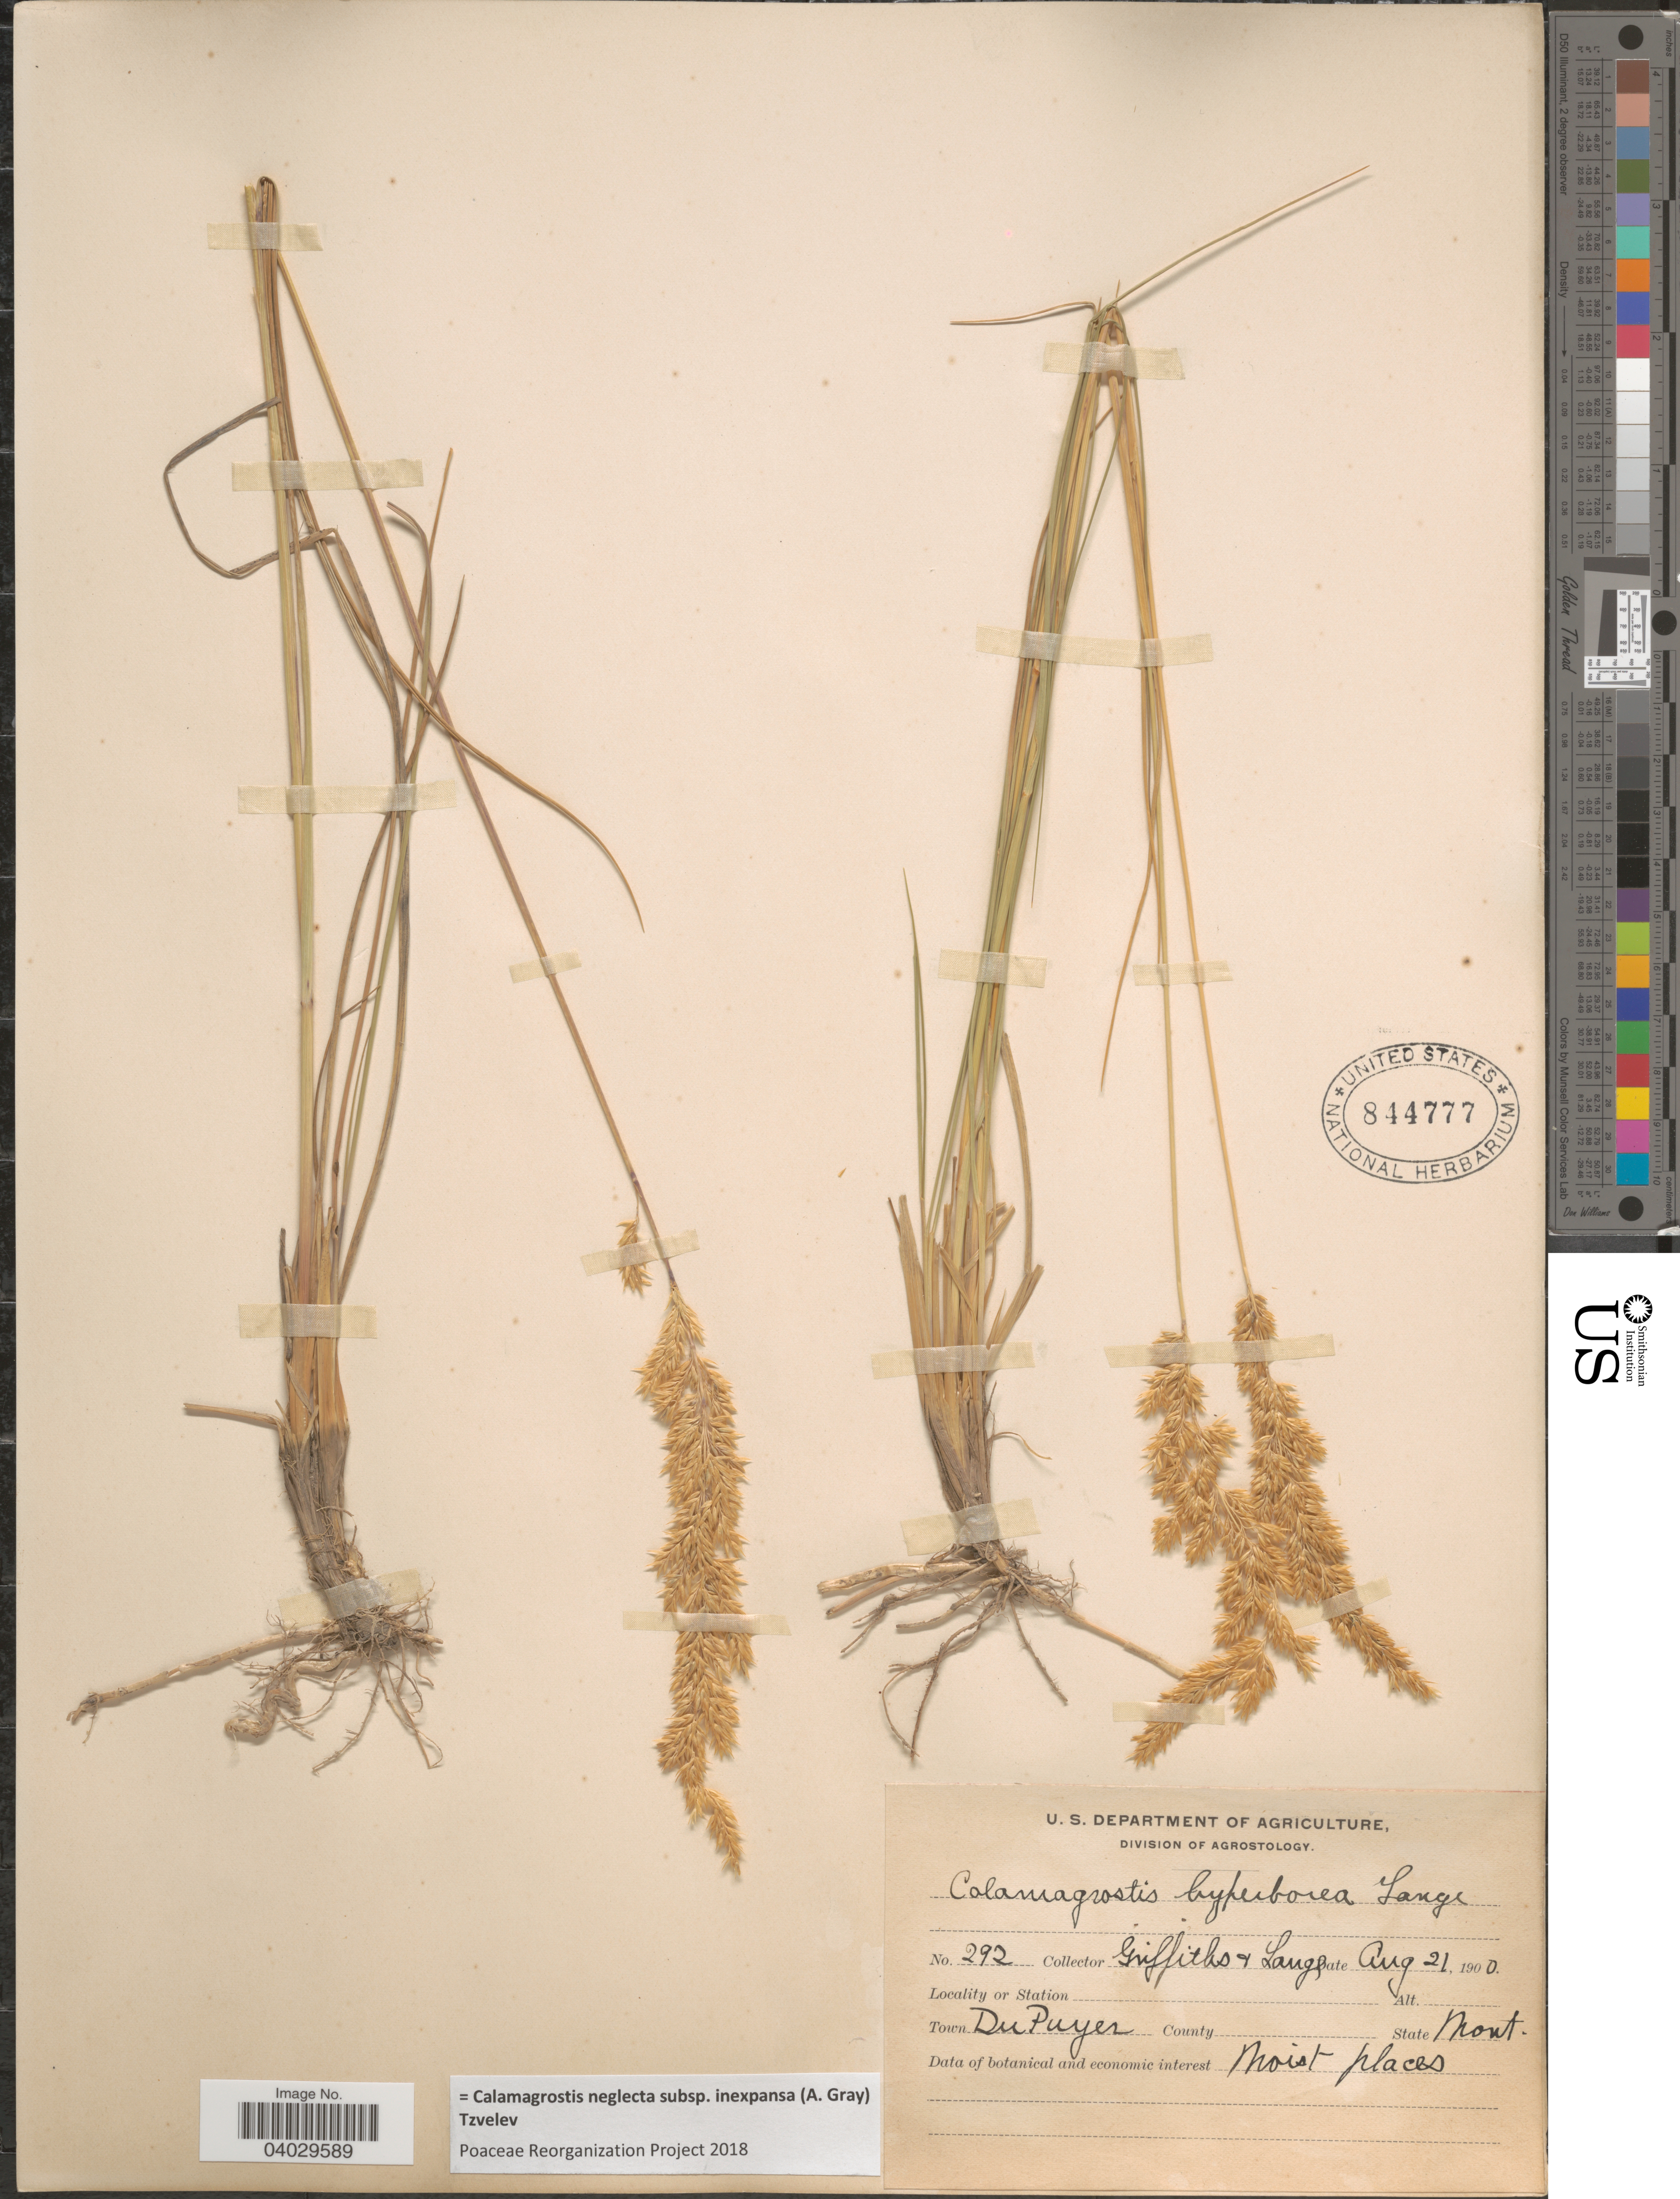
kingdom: Plantae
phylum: Tracheophyta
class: Liliopsida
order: Poales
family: Poaceae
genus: Calamagrostis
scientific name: Calamagrostis neglecta subsp. inexpansa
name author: (A. Gray) Tzvelev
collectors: -- Griffiths & -- Lange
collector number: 292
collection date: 1900-08-21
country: United States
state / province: Montana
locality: Town Du Puyer.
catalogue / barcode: US 844777